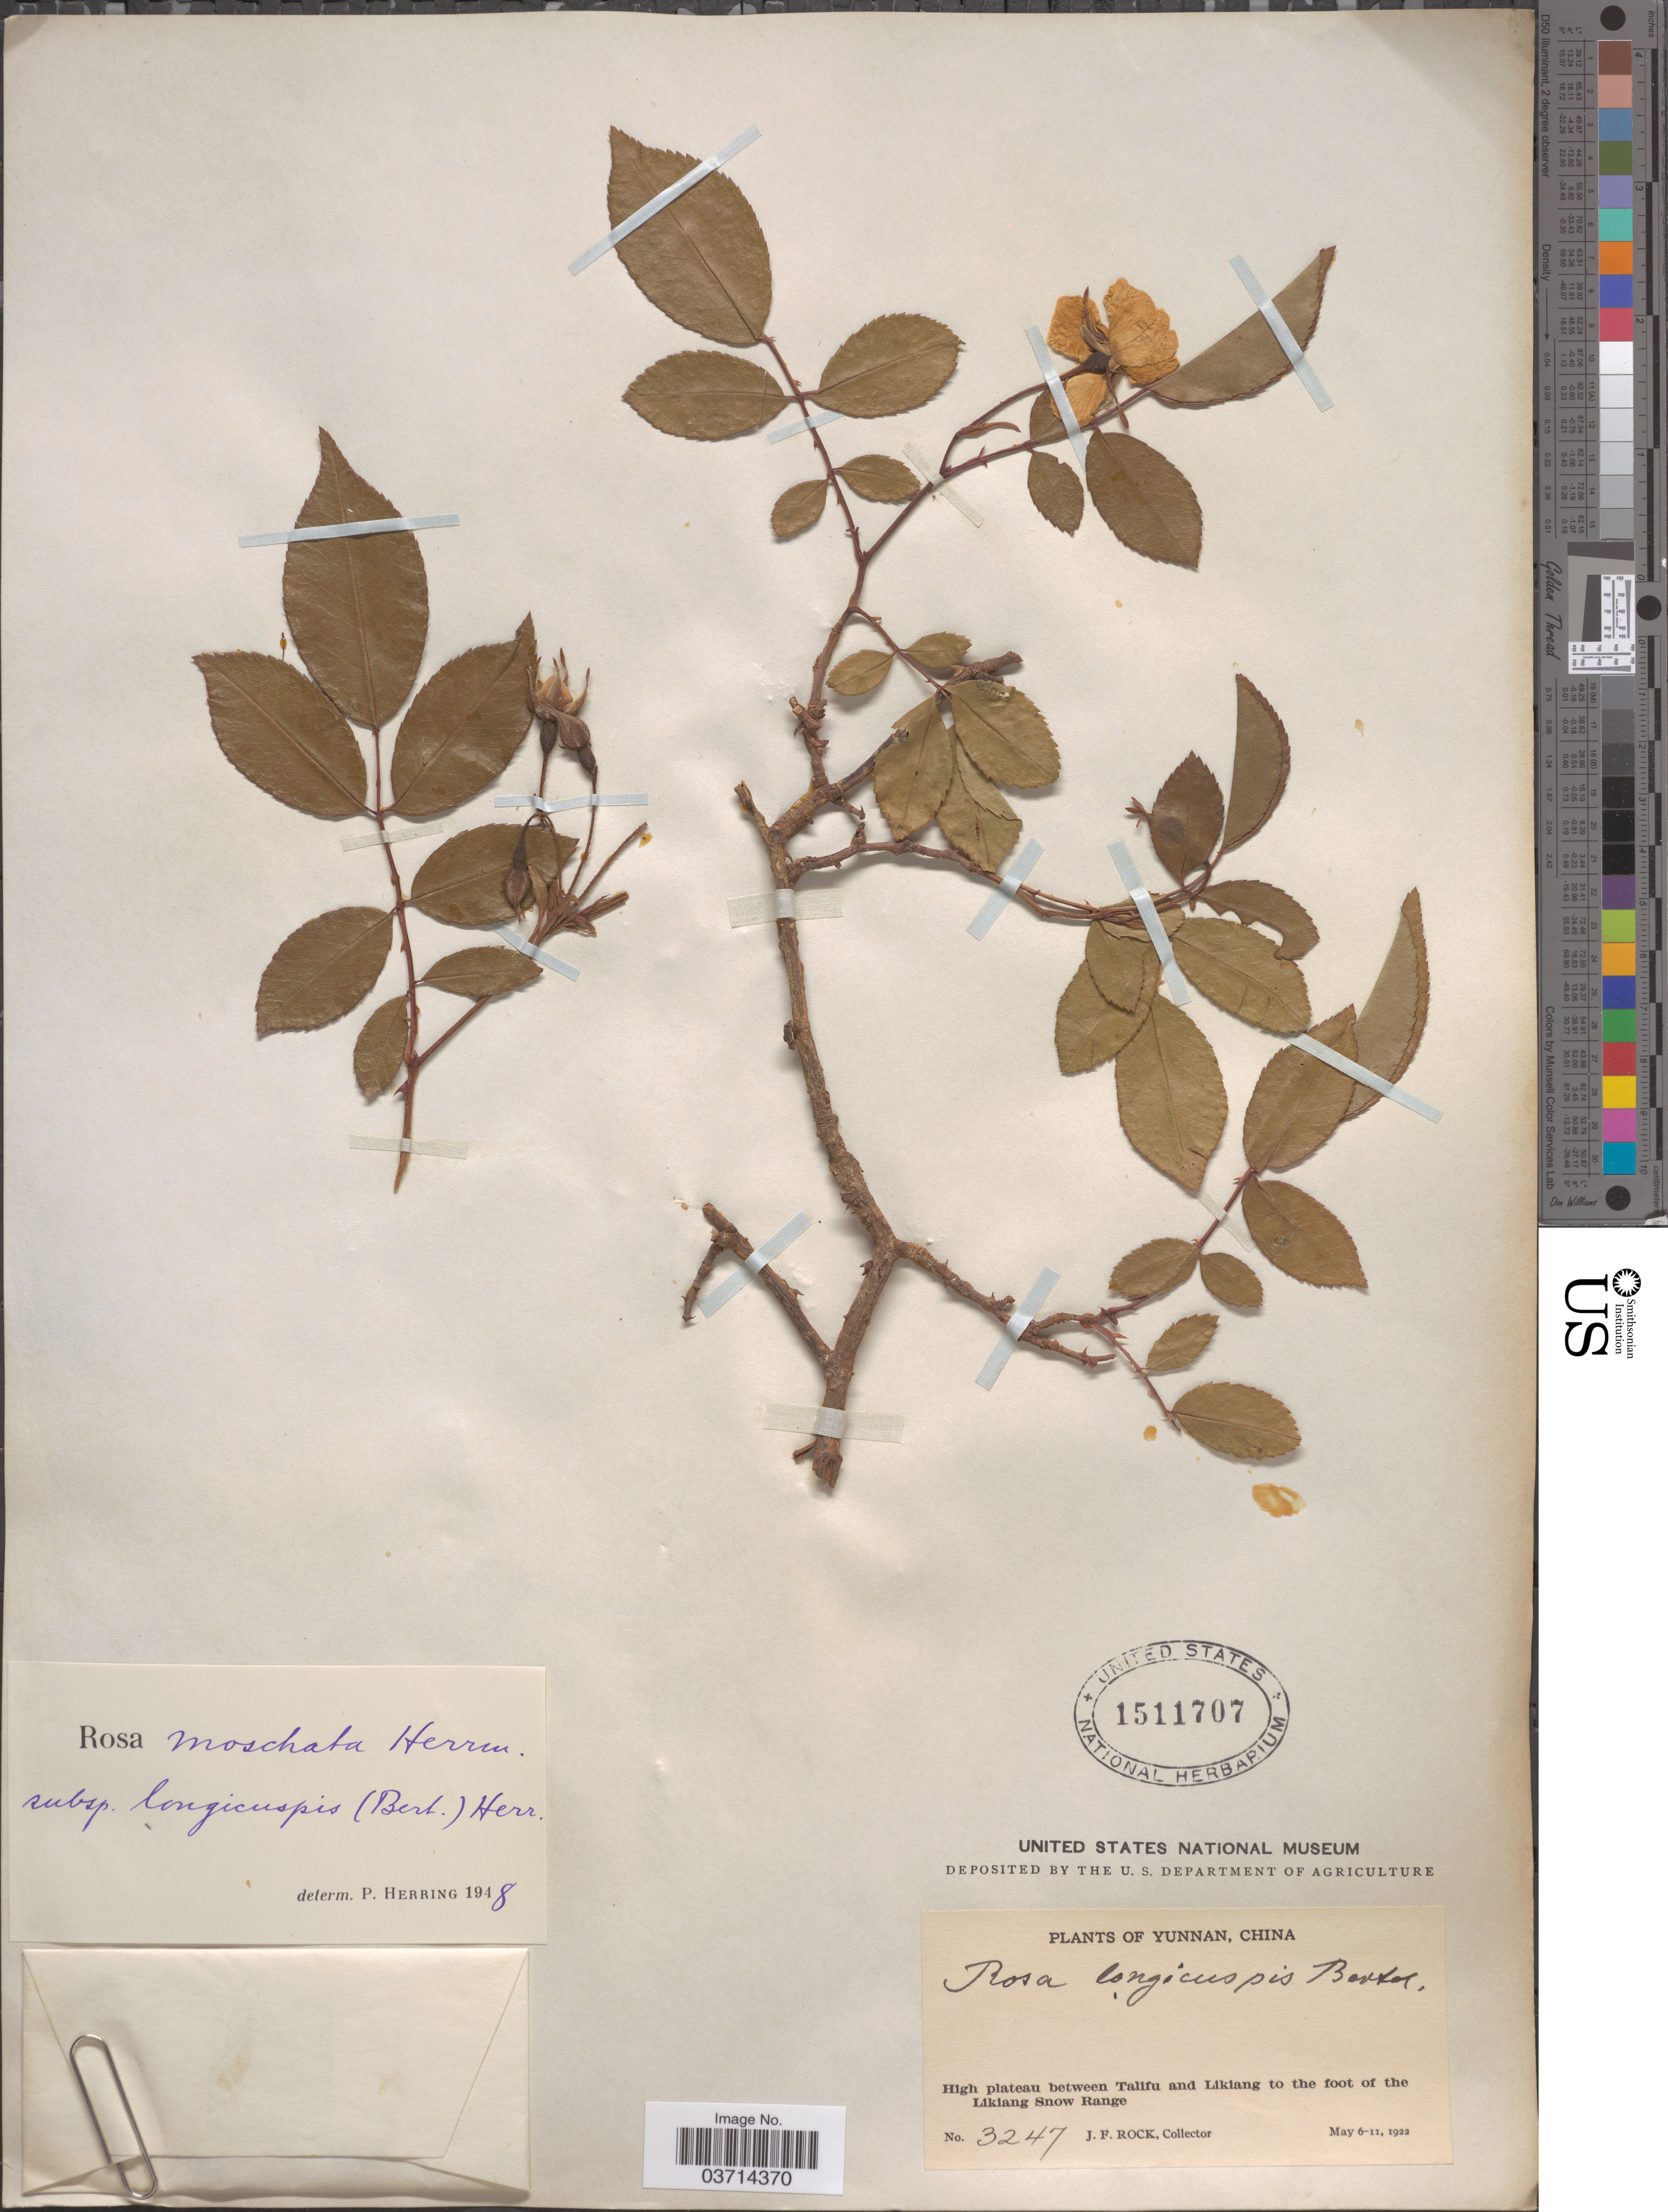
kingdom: Plantae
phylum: Tracheophyta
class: Magnoliopsida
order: Rosales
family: Rosaceae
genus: Rosa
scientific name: Rosa moschata subsp. longicuspis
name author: (Bertol.) Cardot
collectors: J. Rock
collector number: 3247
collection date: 1922-05-06/1922-05-11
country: China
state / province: Yunnan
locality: High plateau between Talifu and Likiang to the foot of the Likiang Snow Range.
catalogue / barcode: US 1511707